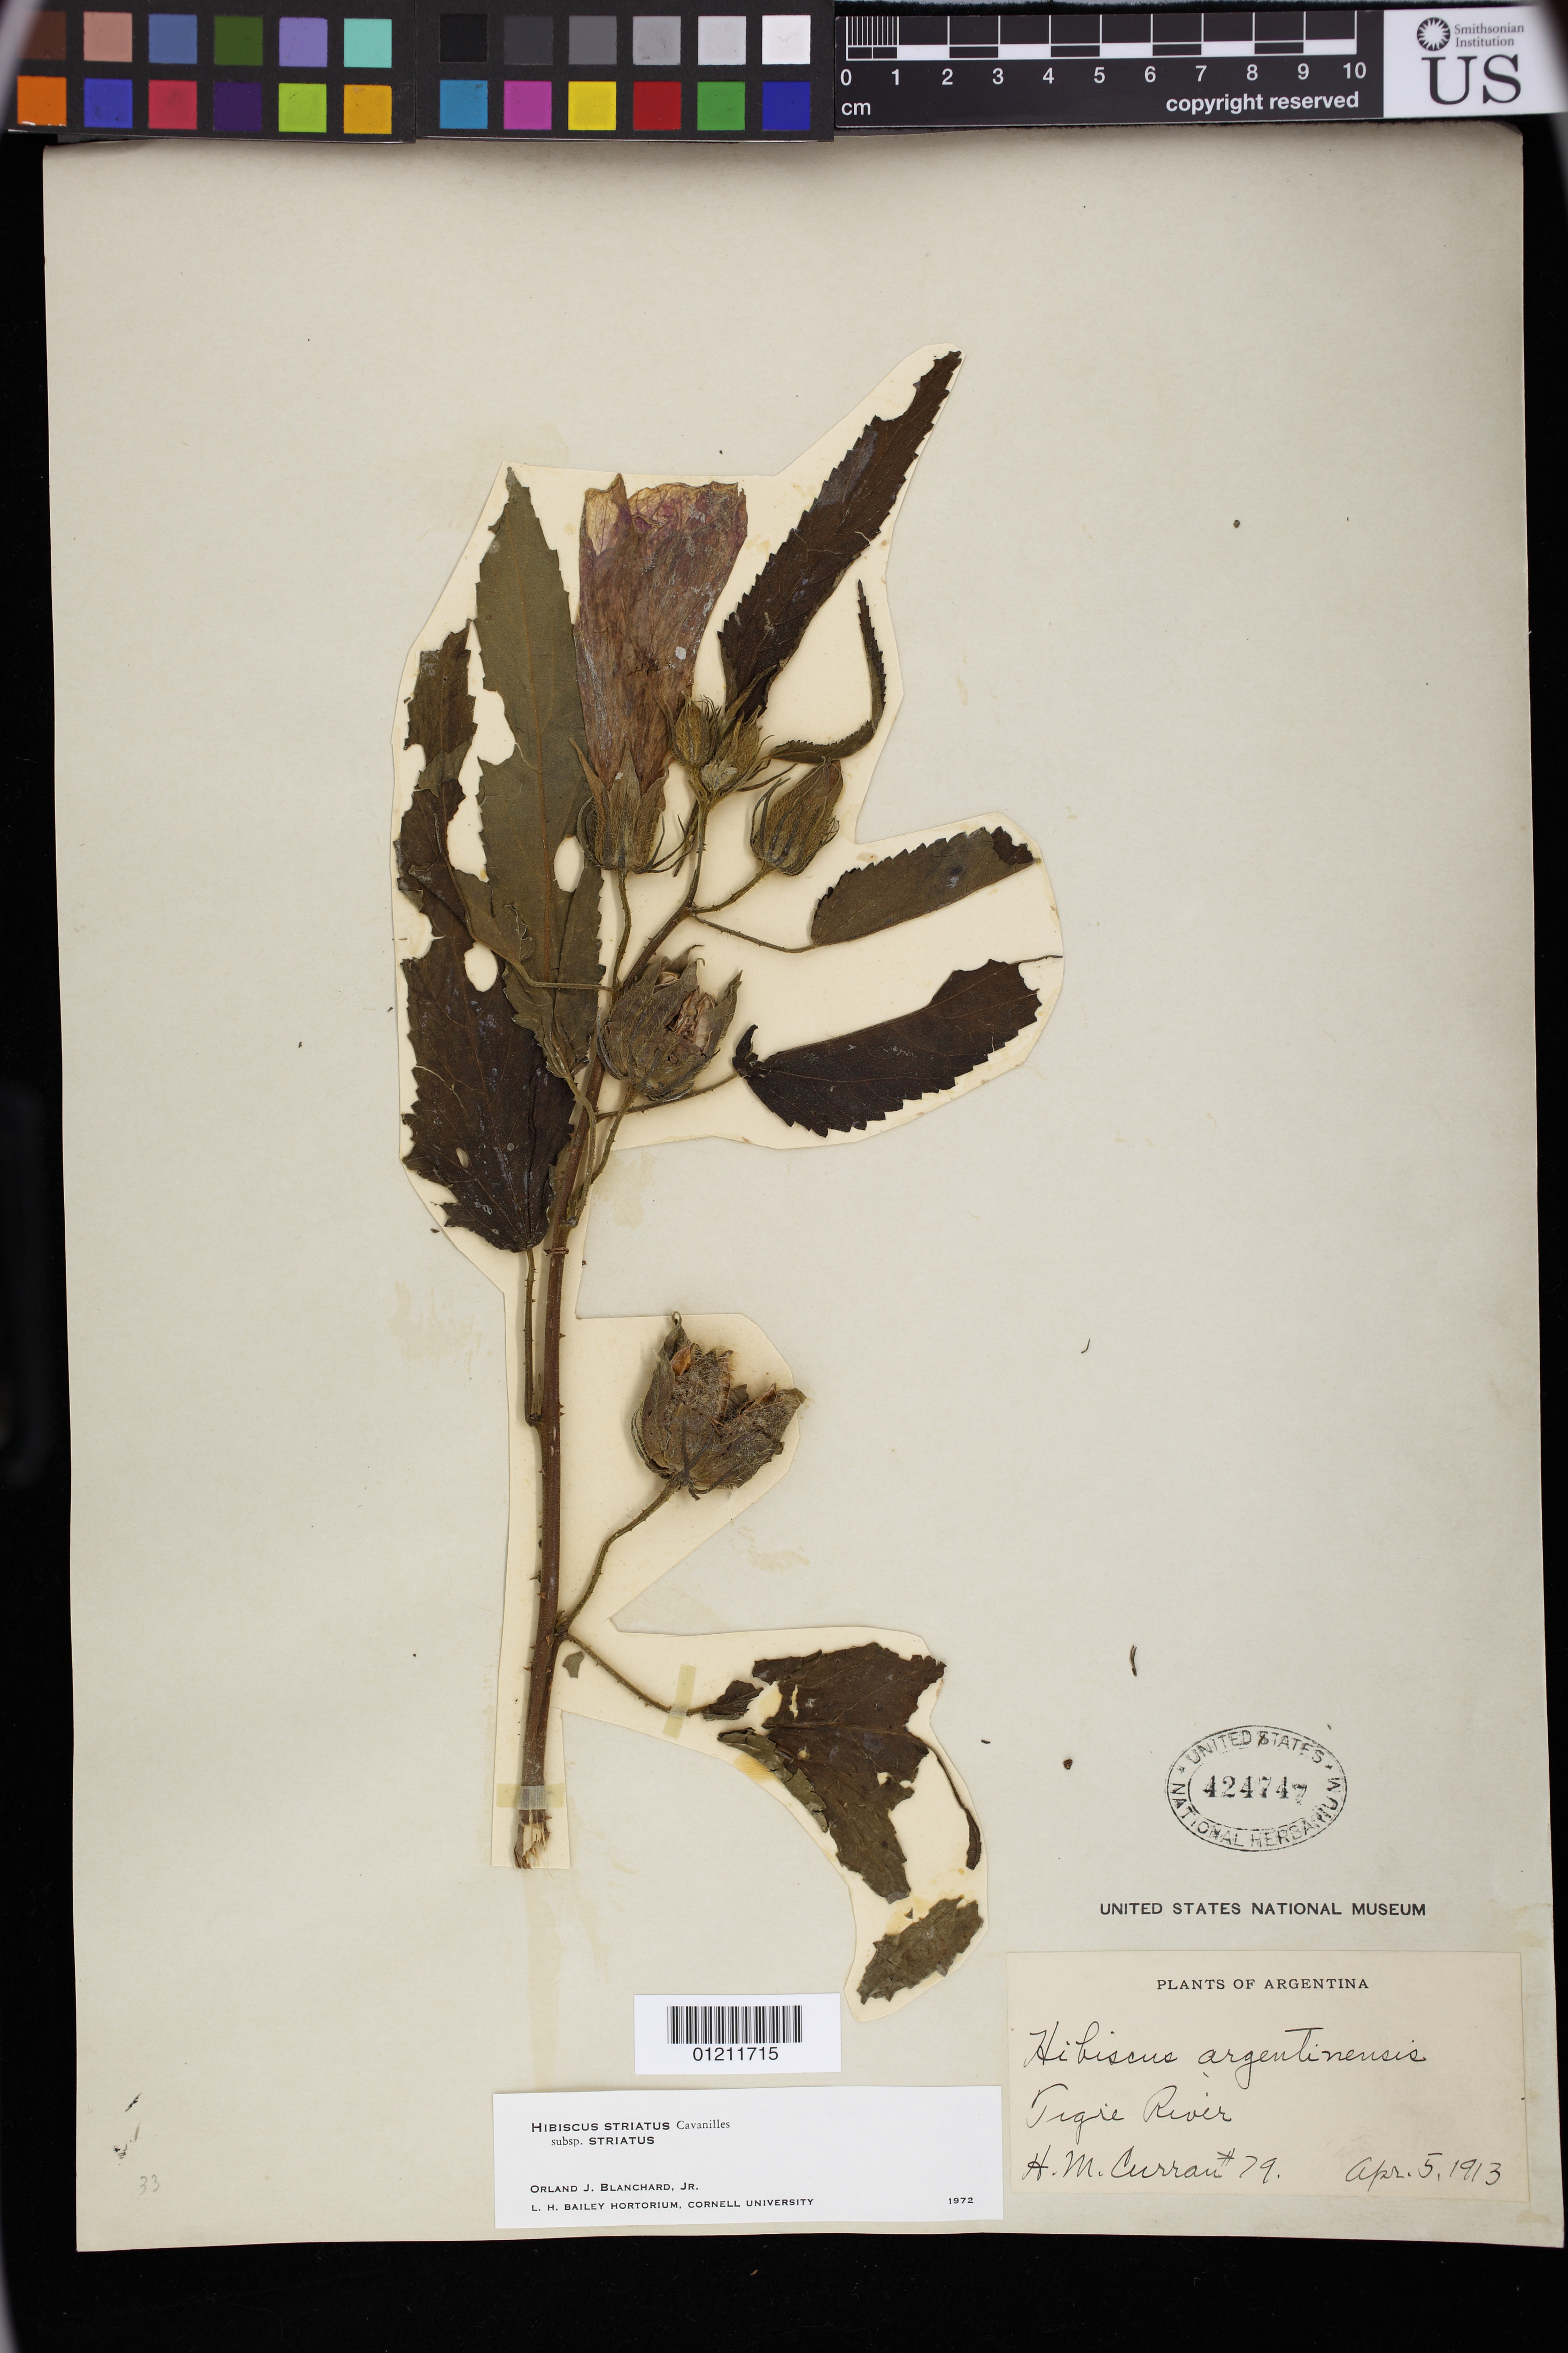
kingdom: Plantae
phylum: Tracheophyta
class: Magnoliopsida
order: Malvales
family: Malvaceae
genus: Hibiscus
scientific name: Hibiscus striatus subsp. striatus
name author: Cav.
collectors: H. M. Curran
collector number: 79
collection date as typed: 05 Apr 1913 or 04 May 1913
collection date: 1913-04-05 or 1913-05-04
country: Argentina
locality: Tigre River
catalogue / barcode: US 424747